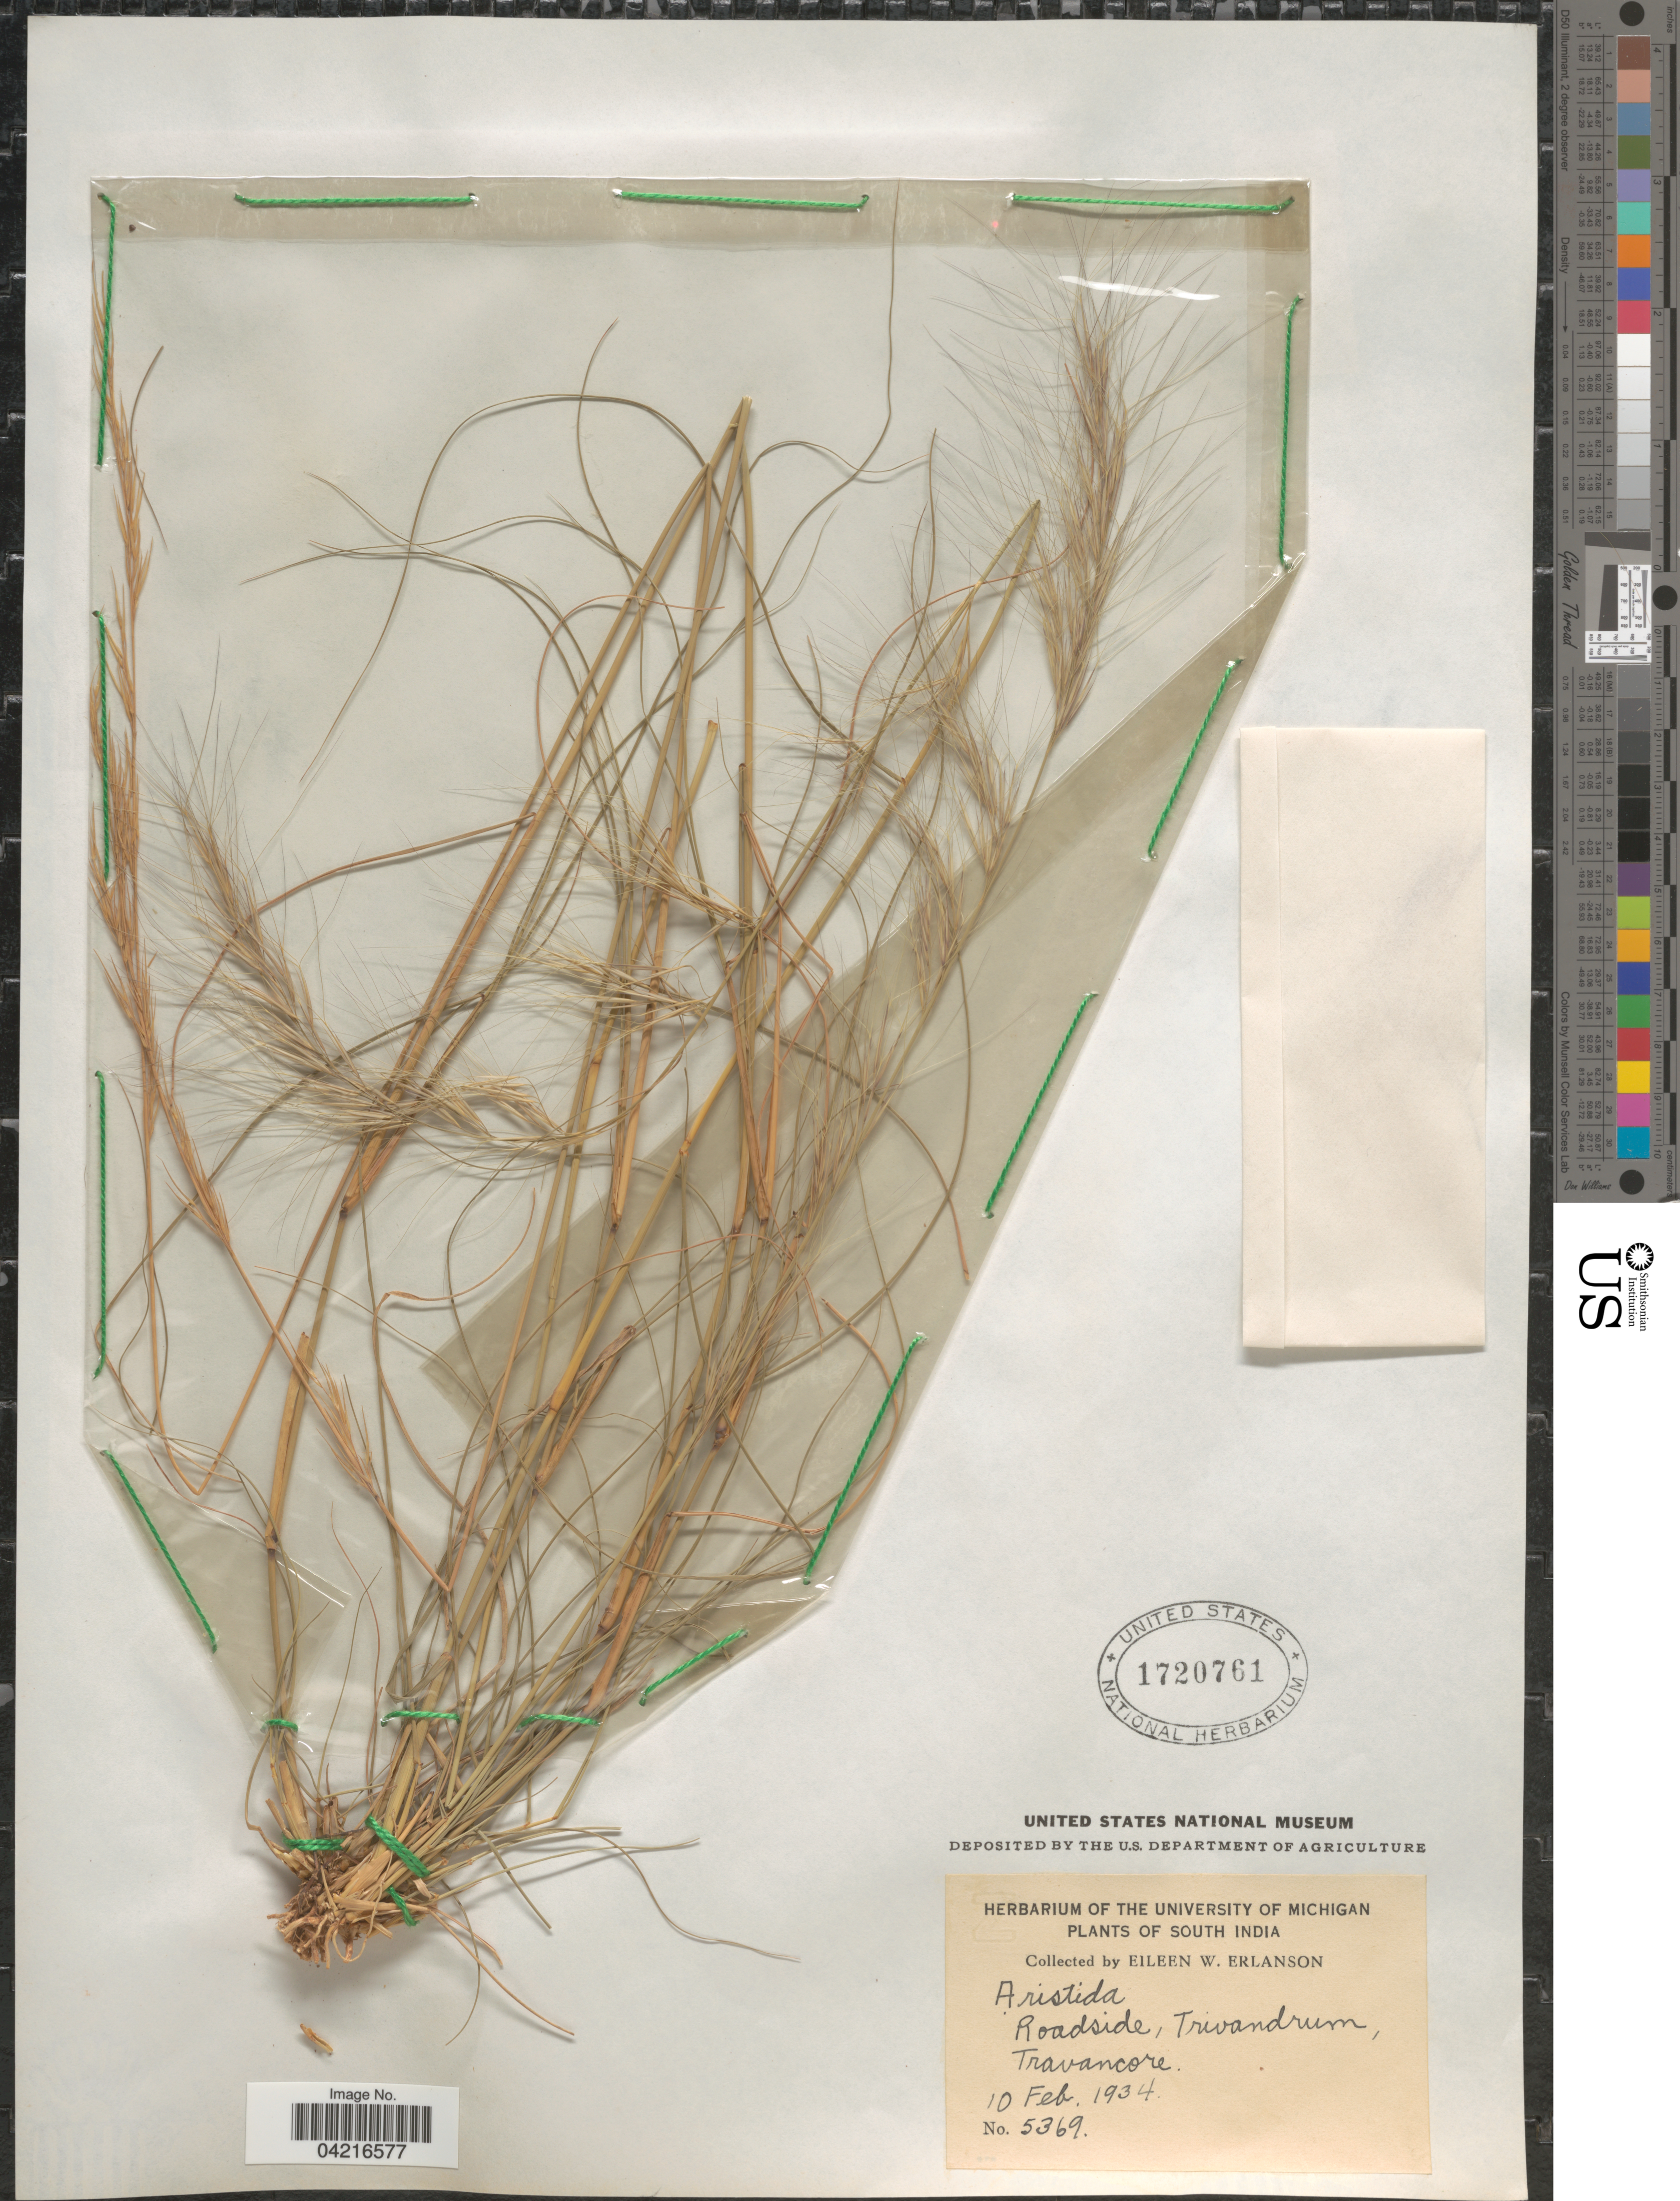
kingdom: Plantae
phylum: Tracheophyta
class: Liliopsida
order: Poales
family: Poaceae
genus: Aristida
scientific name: Aristida sp.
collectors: E. Erlanson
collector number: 5369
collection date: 1934-02-10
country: India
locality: South India. Roadside, Trivandrum, Travancore.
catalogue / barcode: US 1720761